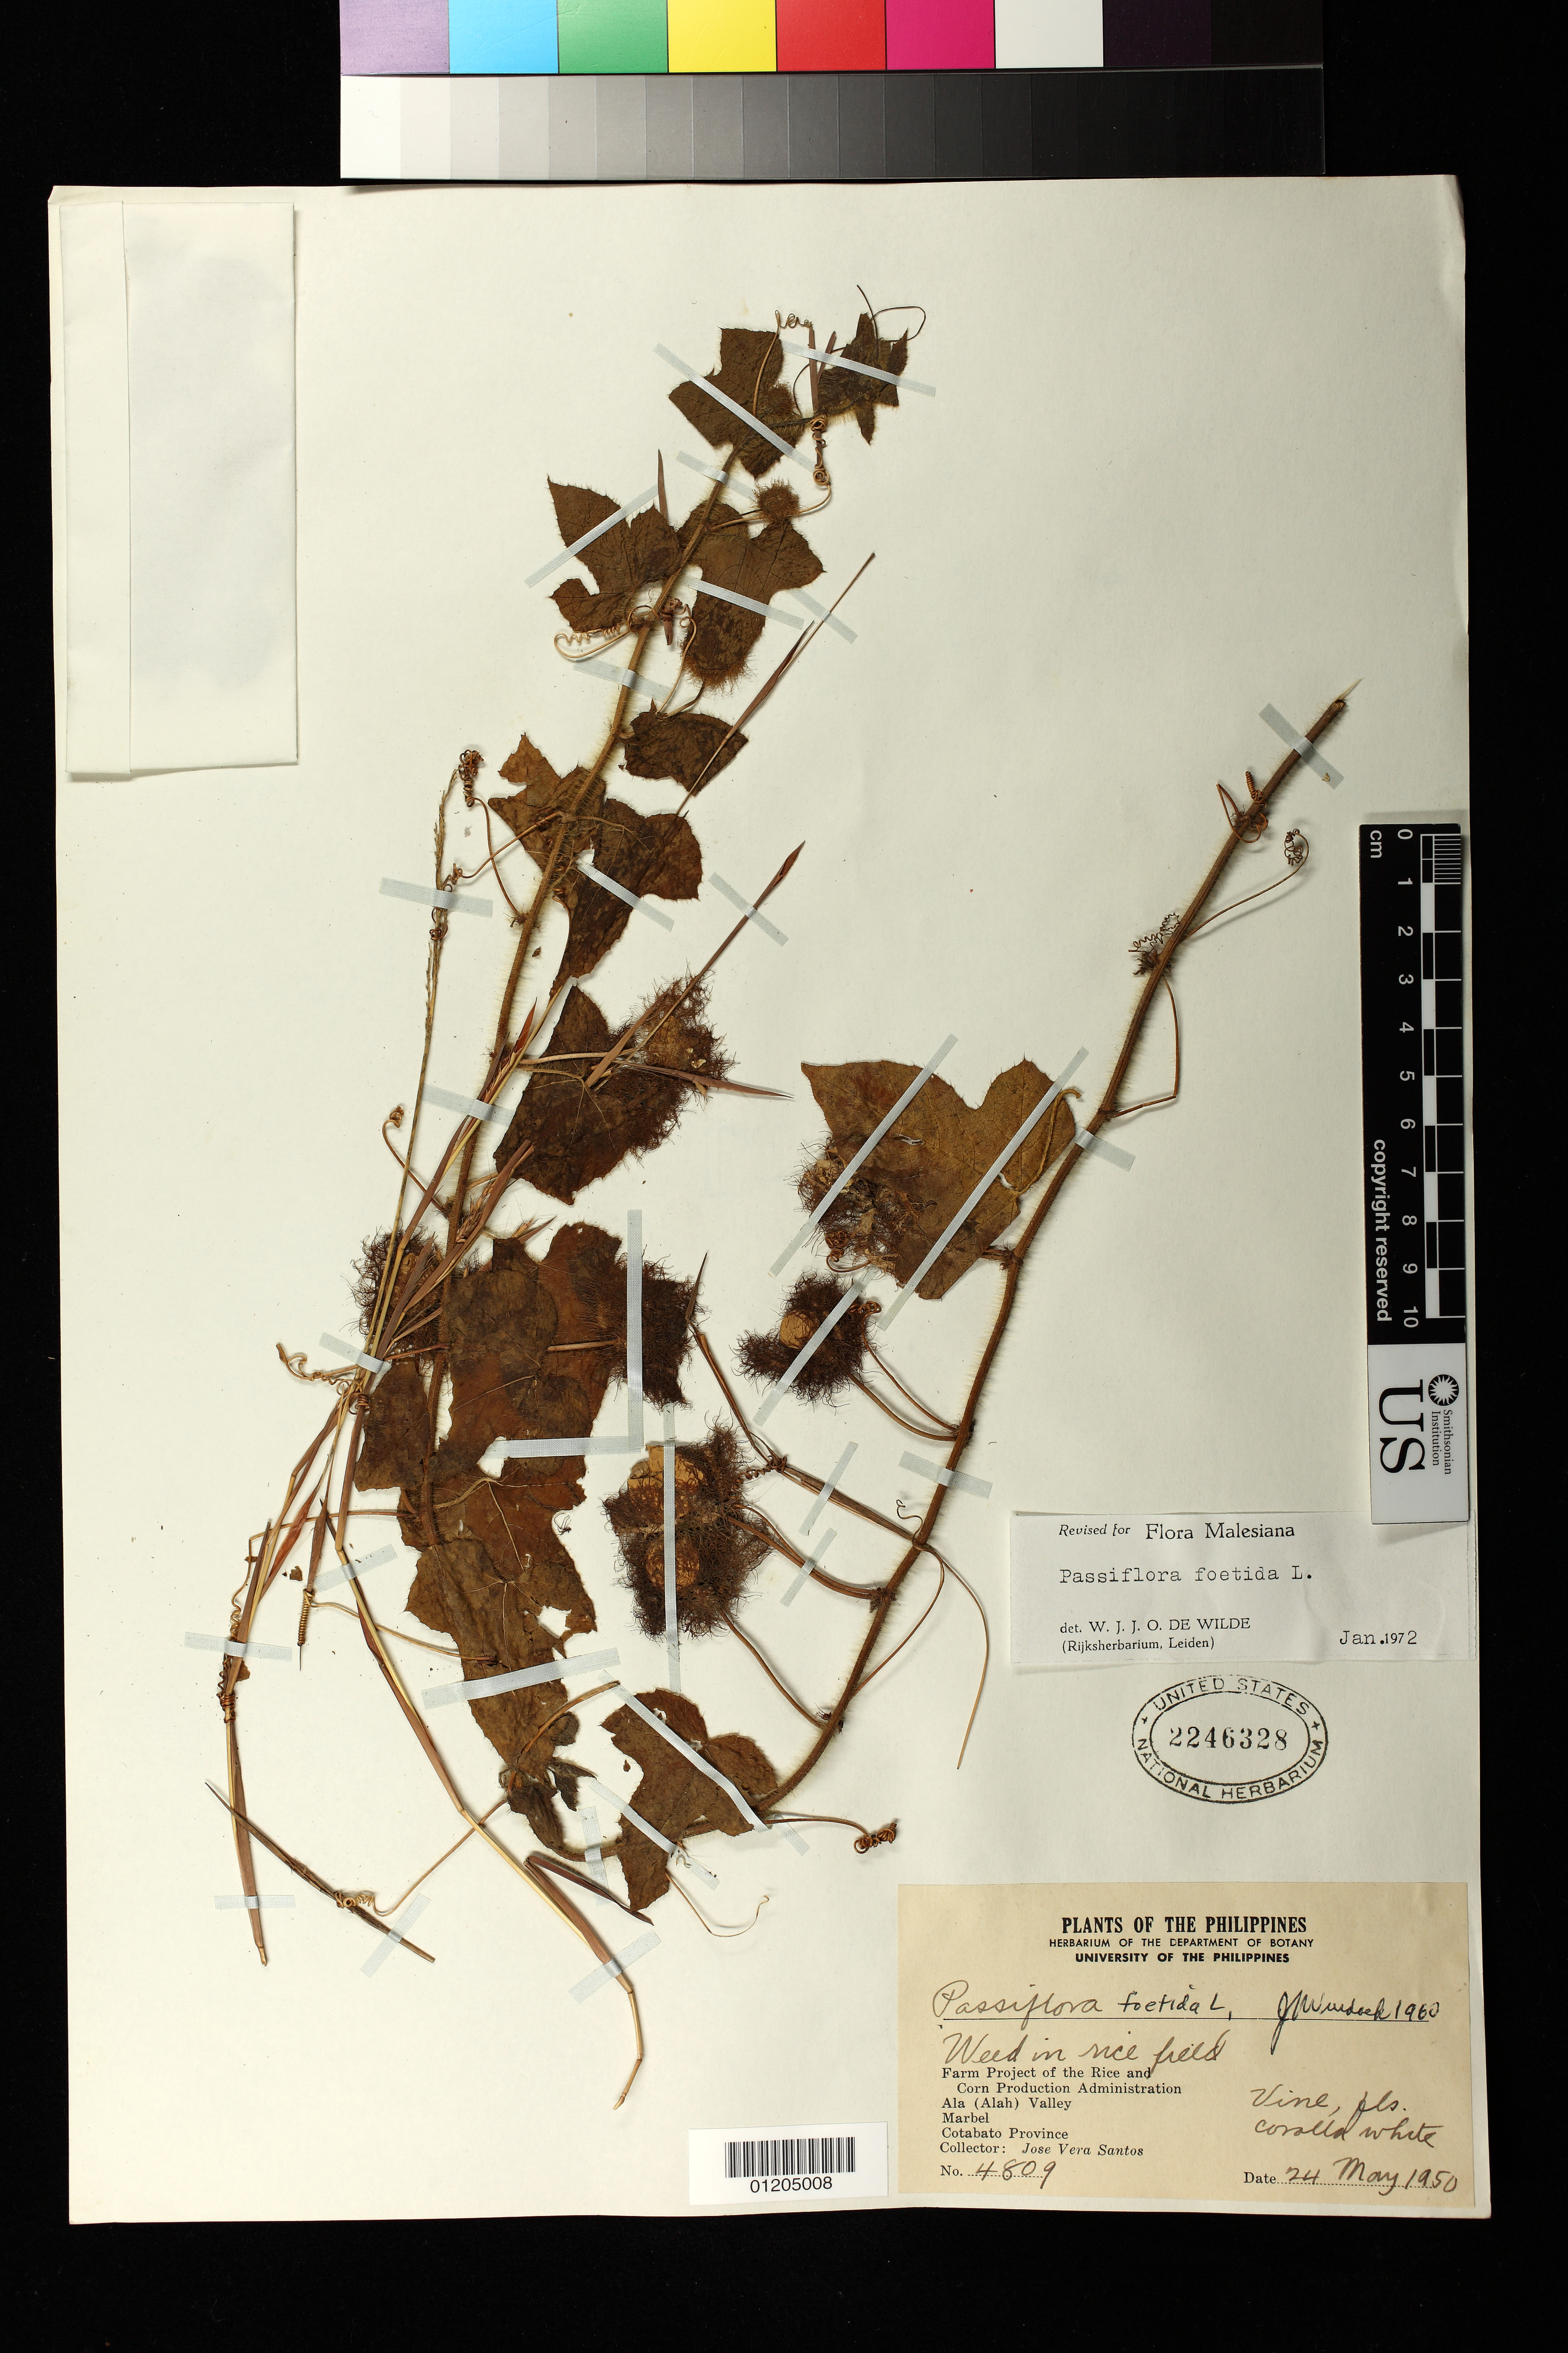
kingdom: Plantae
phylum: Tracheophyta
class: Magnoliopsida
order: Malpighiales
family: Passifloraceae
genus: Passiflora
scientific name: Passiflora foetida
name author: L.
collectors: J. V. Santos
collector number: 4809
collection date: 1950-05-24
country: Philippines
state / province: Soccsksargen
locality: Ala (Alah) Valley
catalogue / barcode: US 2246328